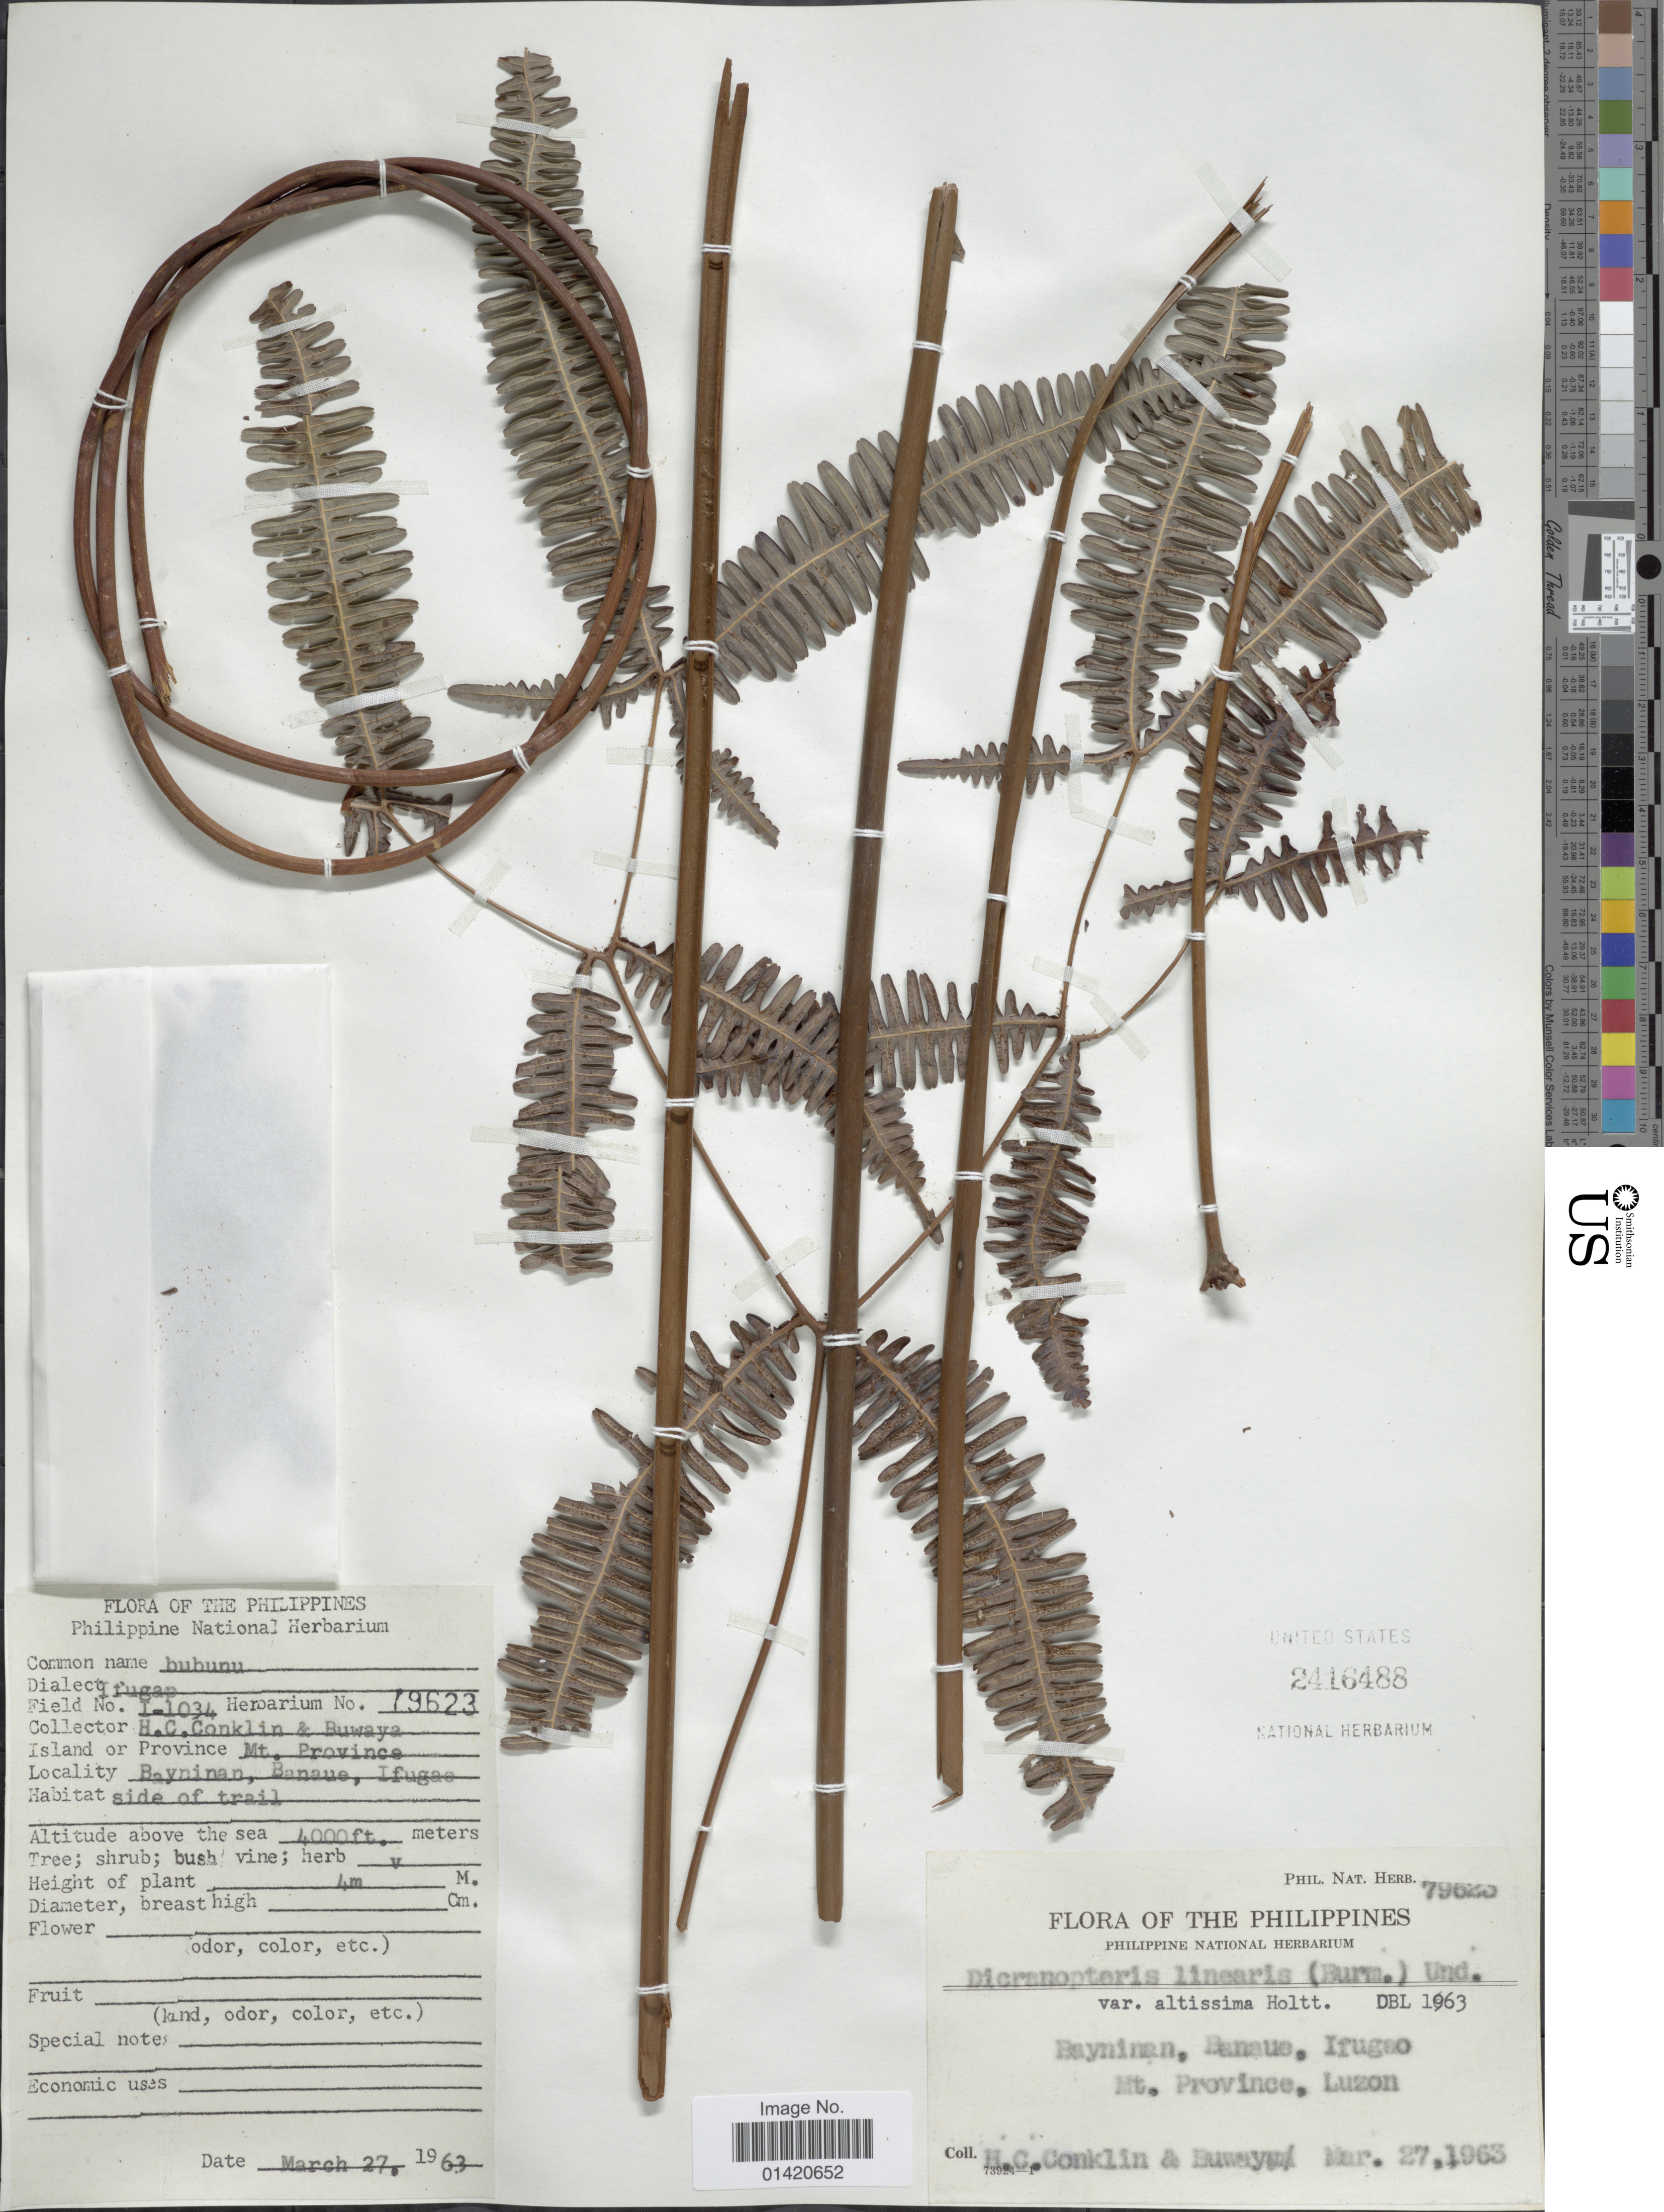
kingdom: Plantae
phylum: Tracheophyta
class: Polypodiopsida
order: Gleicheniales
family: Gleicheniaceae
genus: Dicranopteris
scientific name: Dicranopteris linearis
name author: (Burm. f.) Underw.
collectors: H. Conklin & -. Buwaya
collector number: Phil Nat Herb 79623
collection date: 1963-03-27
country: Philippines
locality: Bayninan Banaue, Ifugao Mt Province, Luzon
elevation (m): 1219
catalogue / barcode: US 2416488